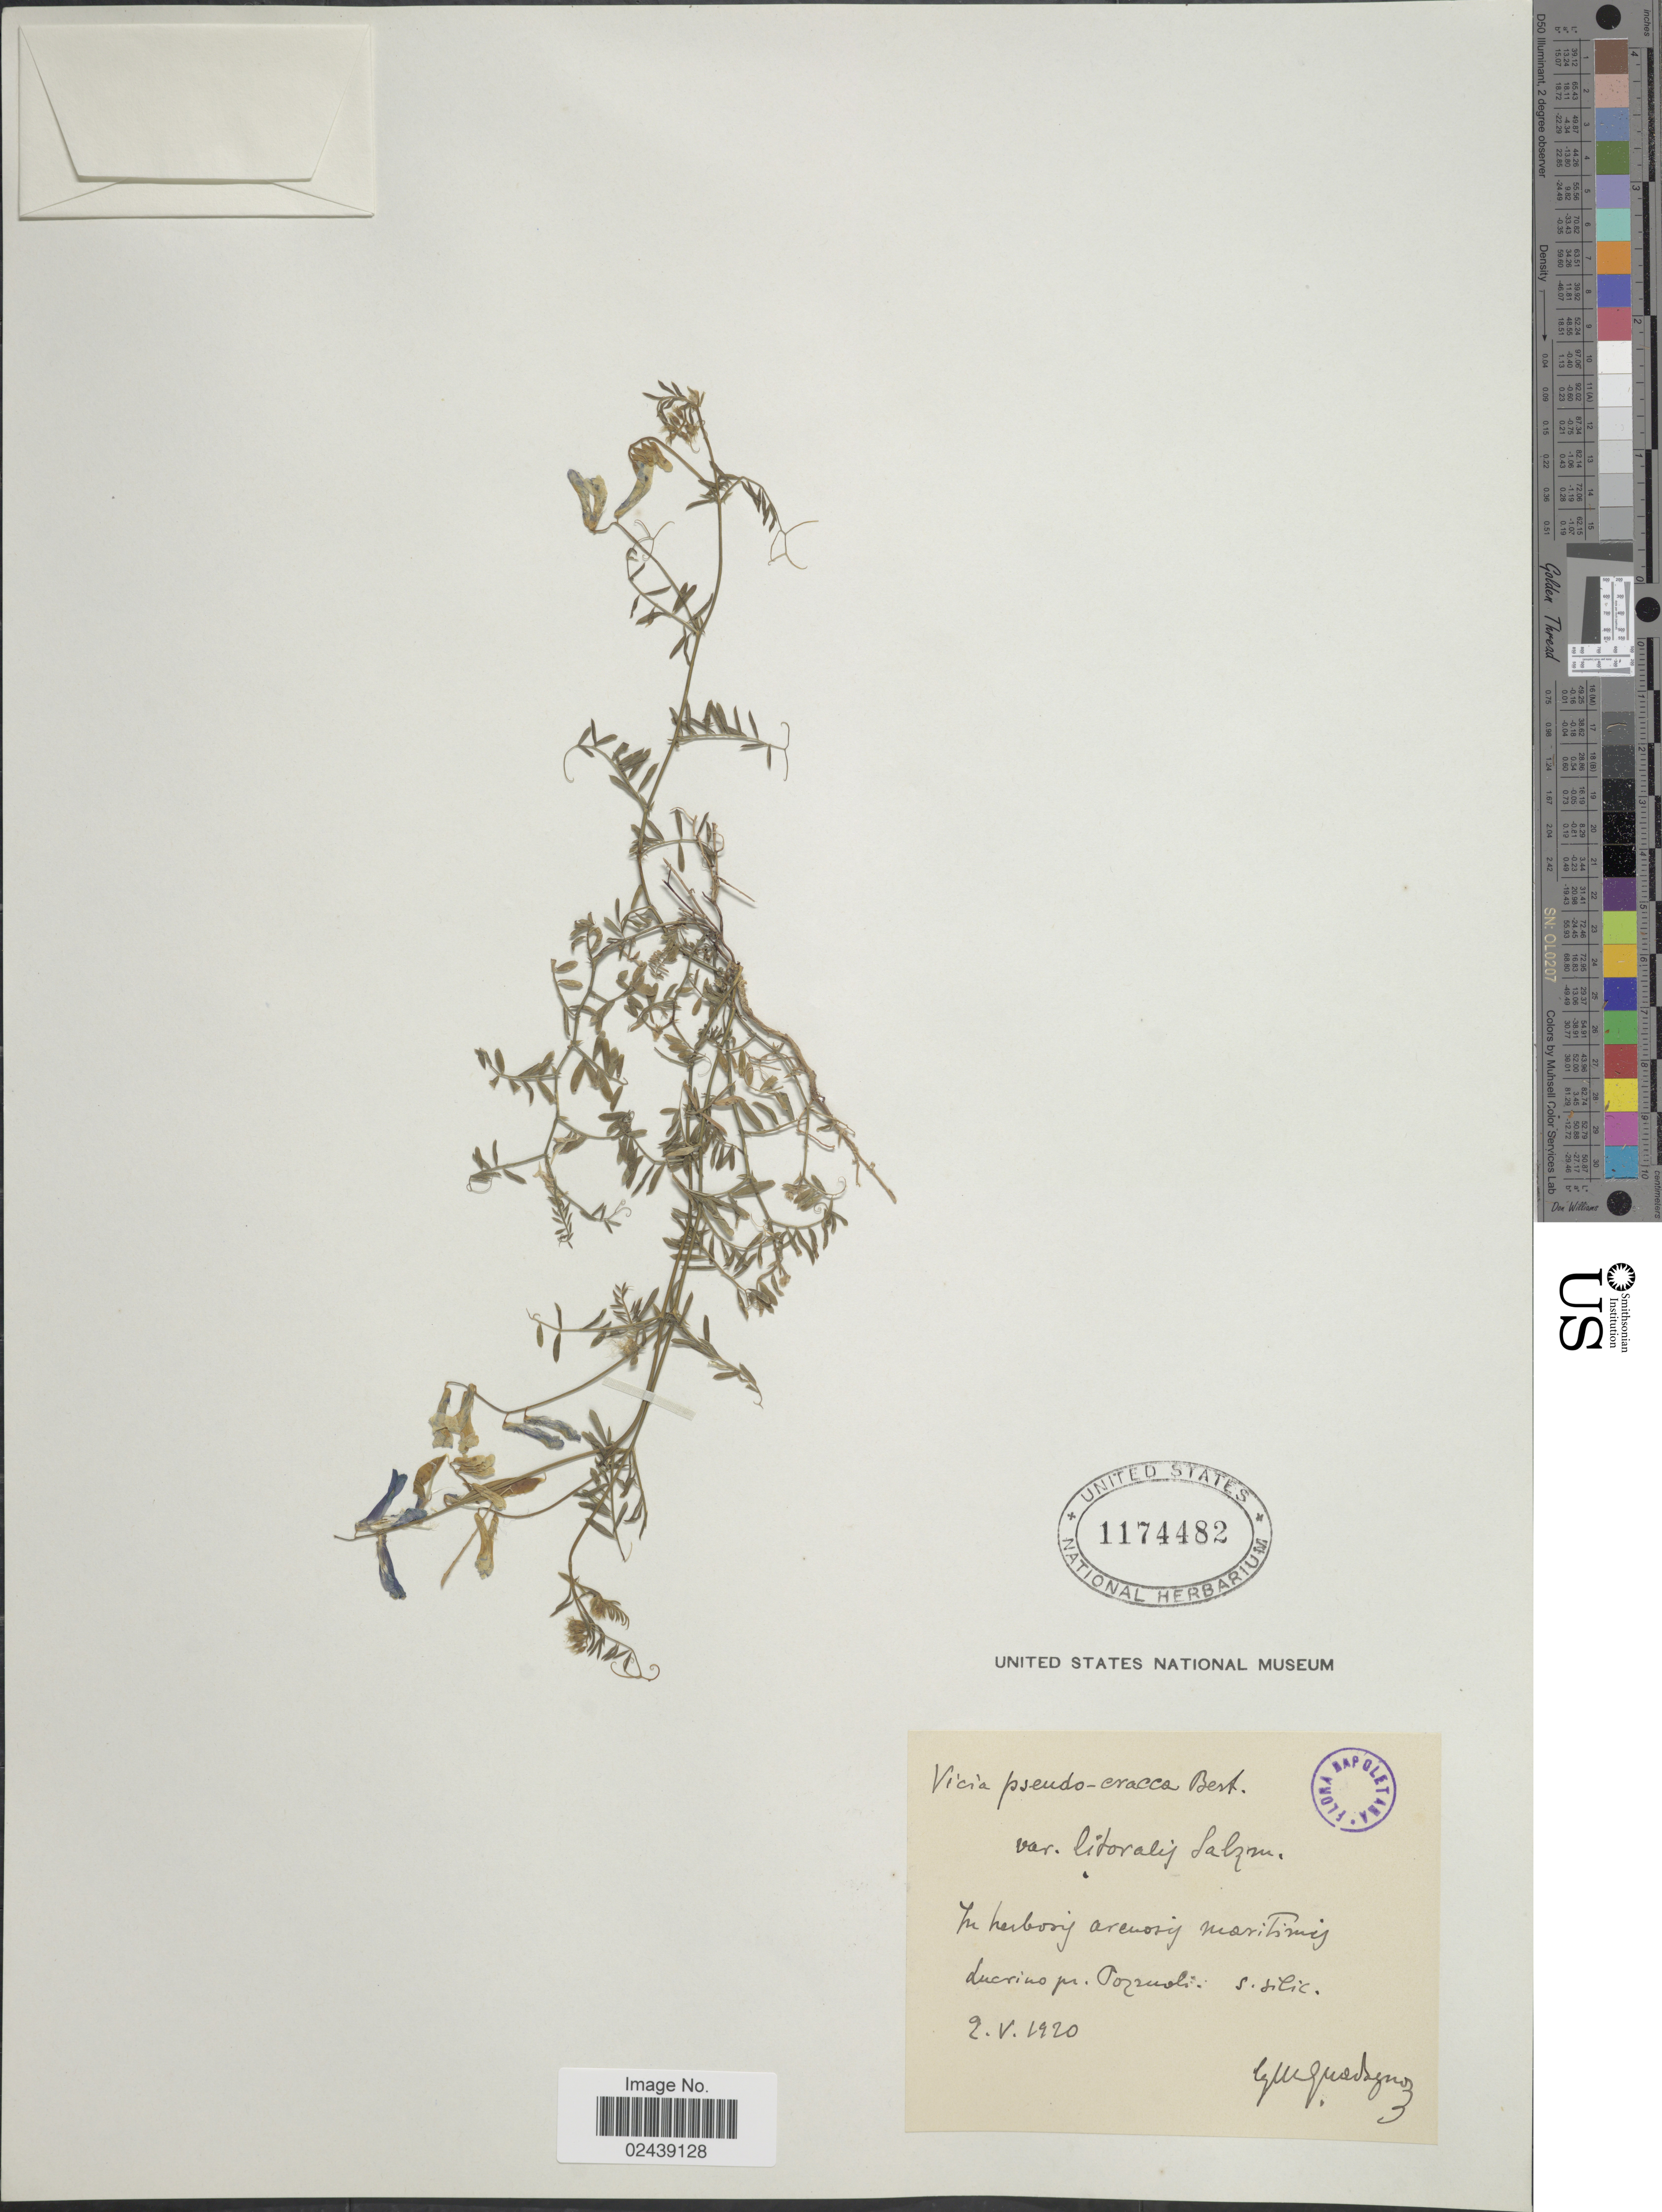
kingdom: Plantae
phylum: Tracheophyta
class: Magnoliopsida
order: Fabales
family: Fabaceae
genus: Vicia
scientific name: Vicia pseudocracca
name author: Bertol.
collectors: M. Guadagno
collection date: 1920-05-02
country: Italy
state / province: Campania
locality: In herbosis arenosis maritimis, Lucrino pr. Pozzuoli, S. Silic.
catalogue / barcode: US 1174482